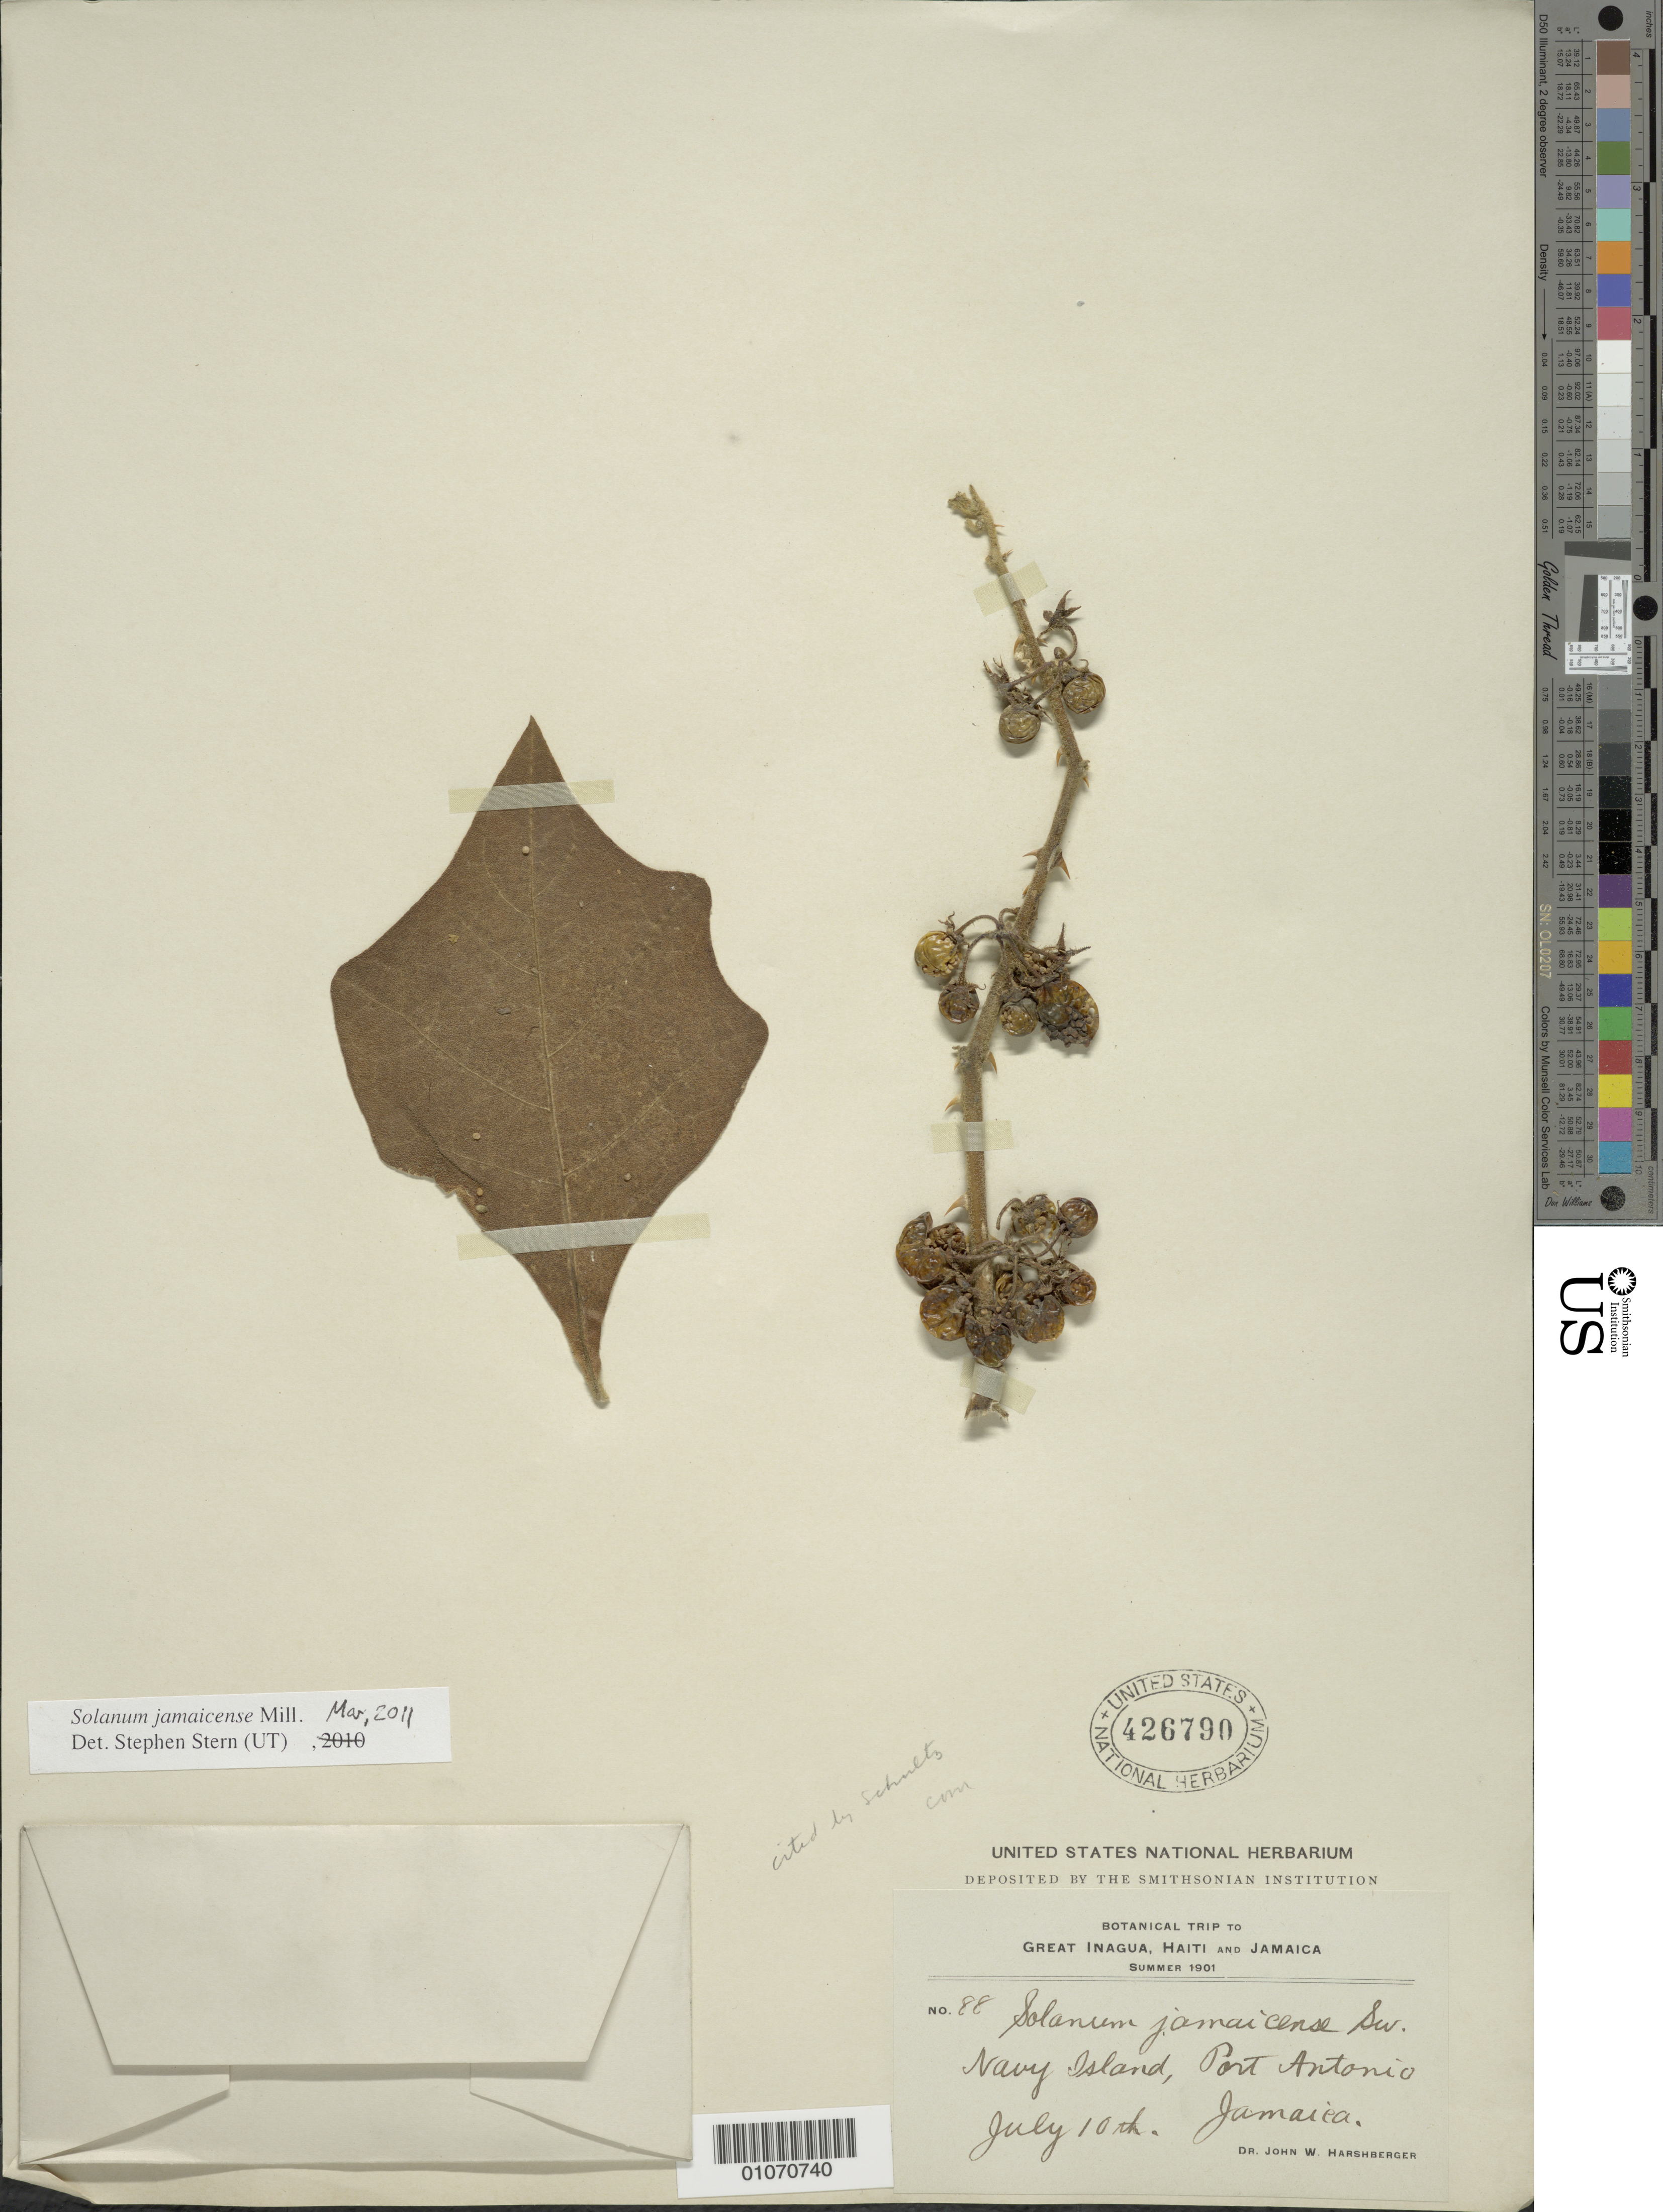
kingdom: Plantae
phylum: Tracheophyta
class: Magnoliopsida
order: Solanales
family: Solanaceae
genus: Solanum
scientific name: Solanum jamaicense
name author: Mill.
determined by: Stern, S. R., (UT)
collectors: J. W. Harshberger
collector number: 88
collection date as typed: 10 Jul 1901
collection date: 1901-07-10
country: Jamaica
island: Navy I.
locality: Port Antonio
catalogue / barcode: US 426790